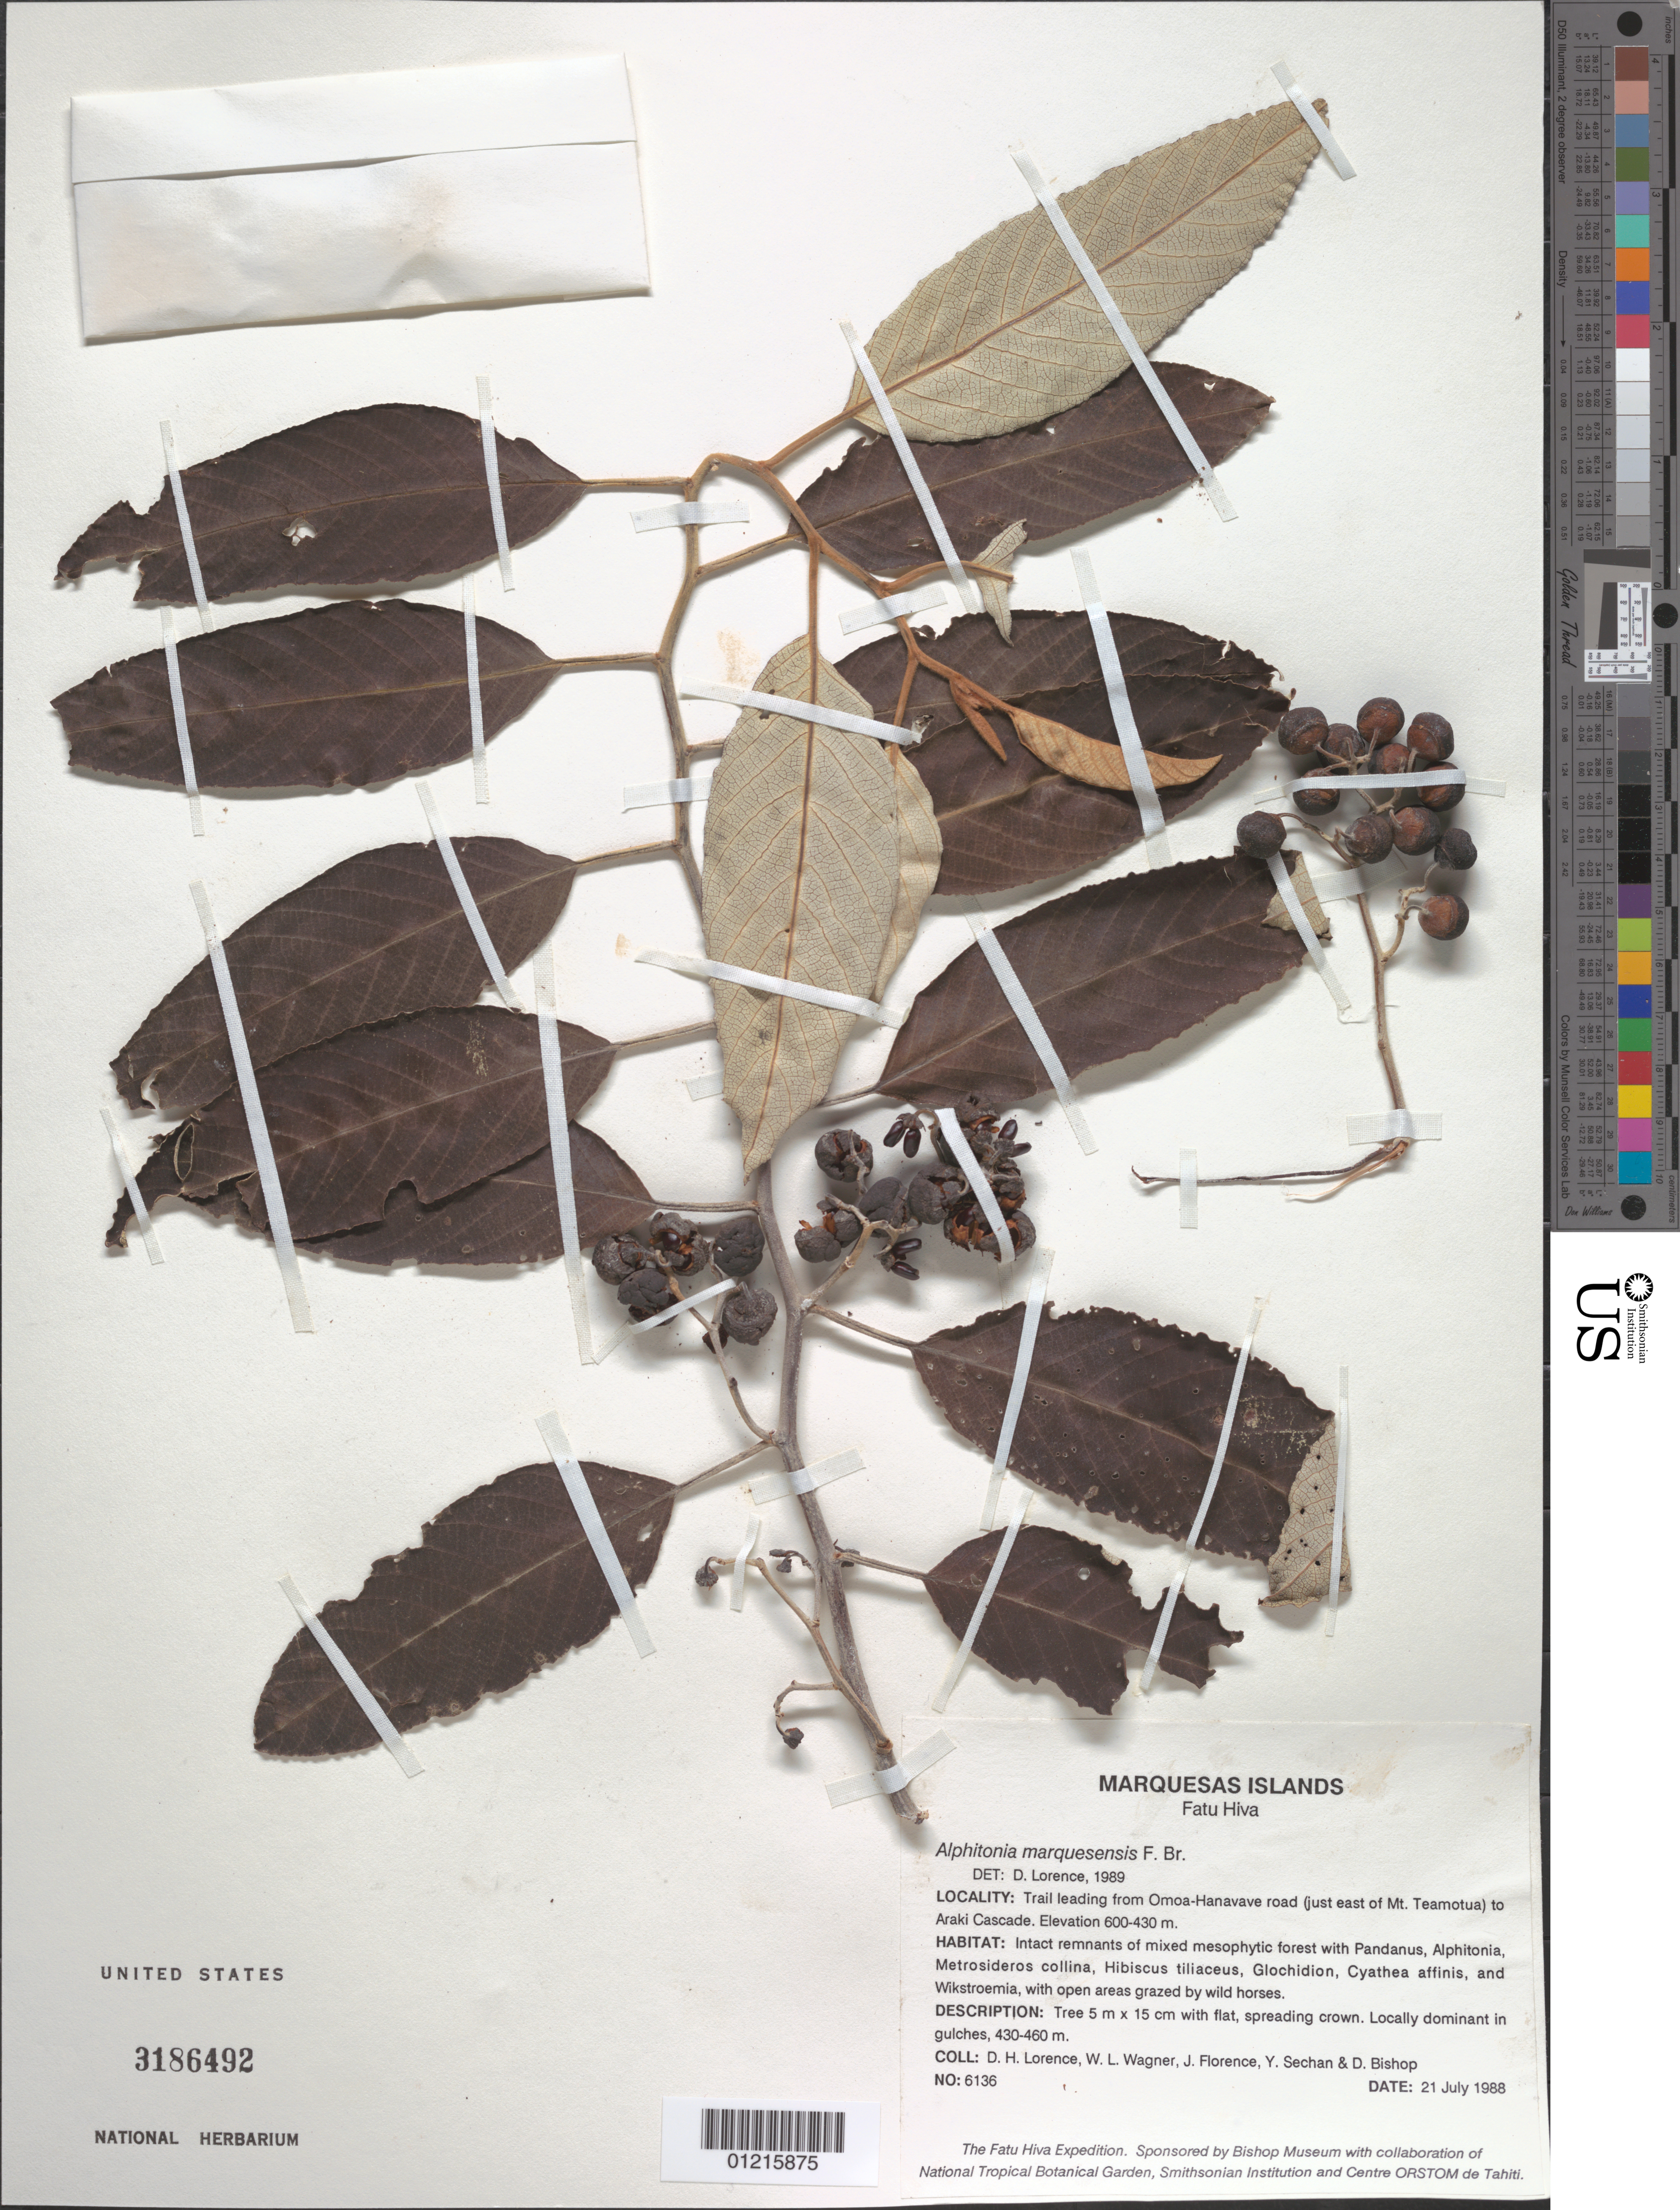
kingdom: Plantae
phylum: Tracheophyta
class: Magnoliopsida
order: Rosales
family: Rhamnaceae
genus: Alphitonia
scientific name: Alphitonia marquesensis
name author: F. Br.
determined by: Lorence, David H., (PTBG), National Tropical Botanical Garden (UNITED STATES)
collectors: D. Lorence, W. L. Wagner, J. Florence, Y. Sechan & D. Bishop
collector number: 6136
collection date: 1988-07-21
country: French Polynesia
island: Fatu Hiva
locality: Trail leading from 'Omo'a-Hanavave road (just E of Mt. Teamotua) to Araki Cascade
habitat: Intact remnants of mixed mesophytic forest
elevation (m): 430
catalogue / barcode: US 3186492